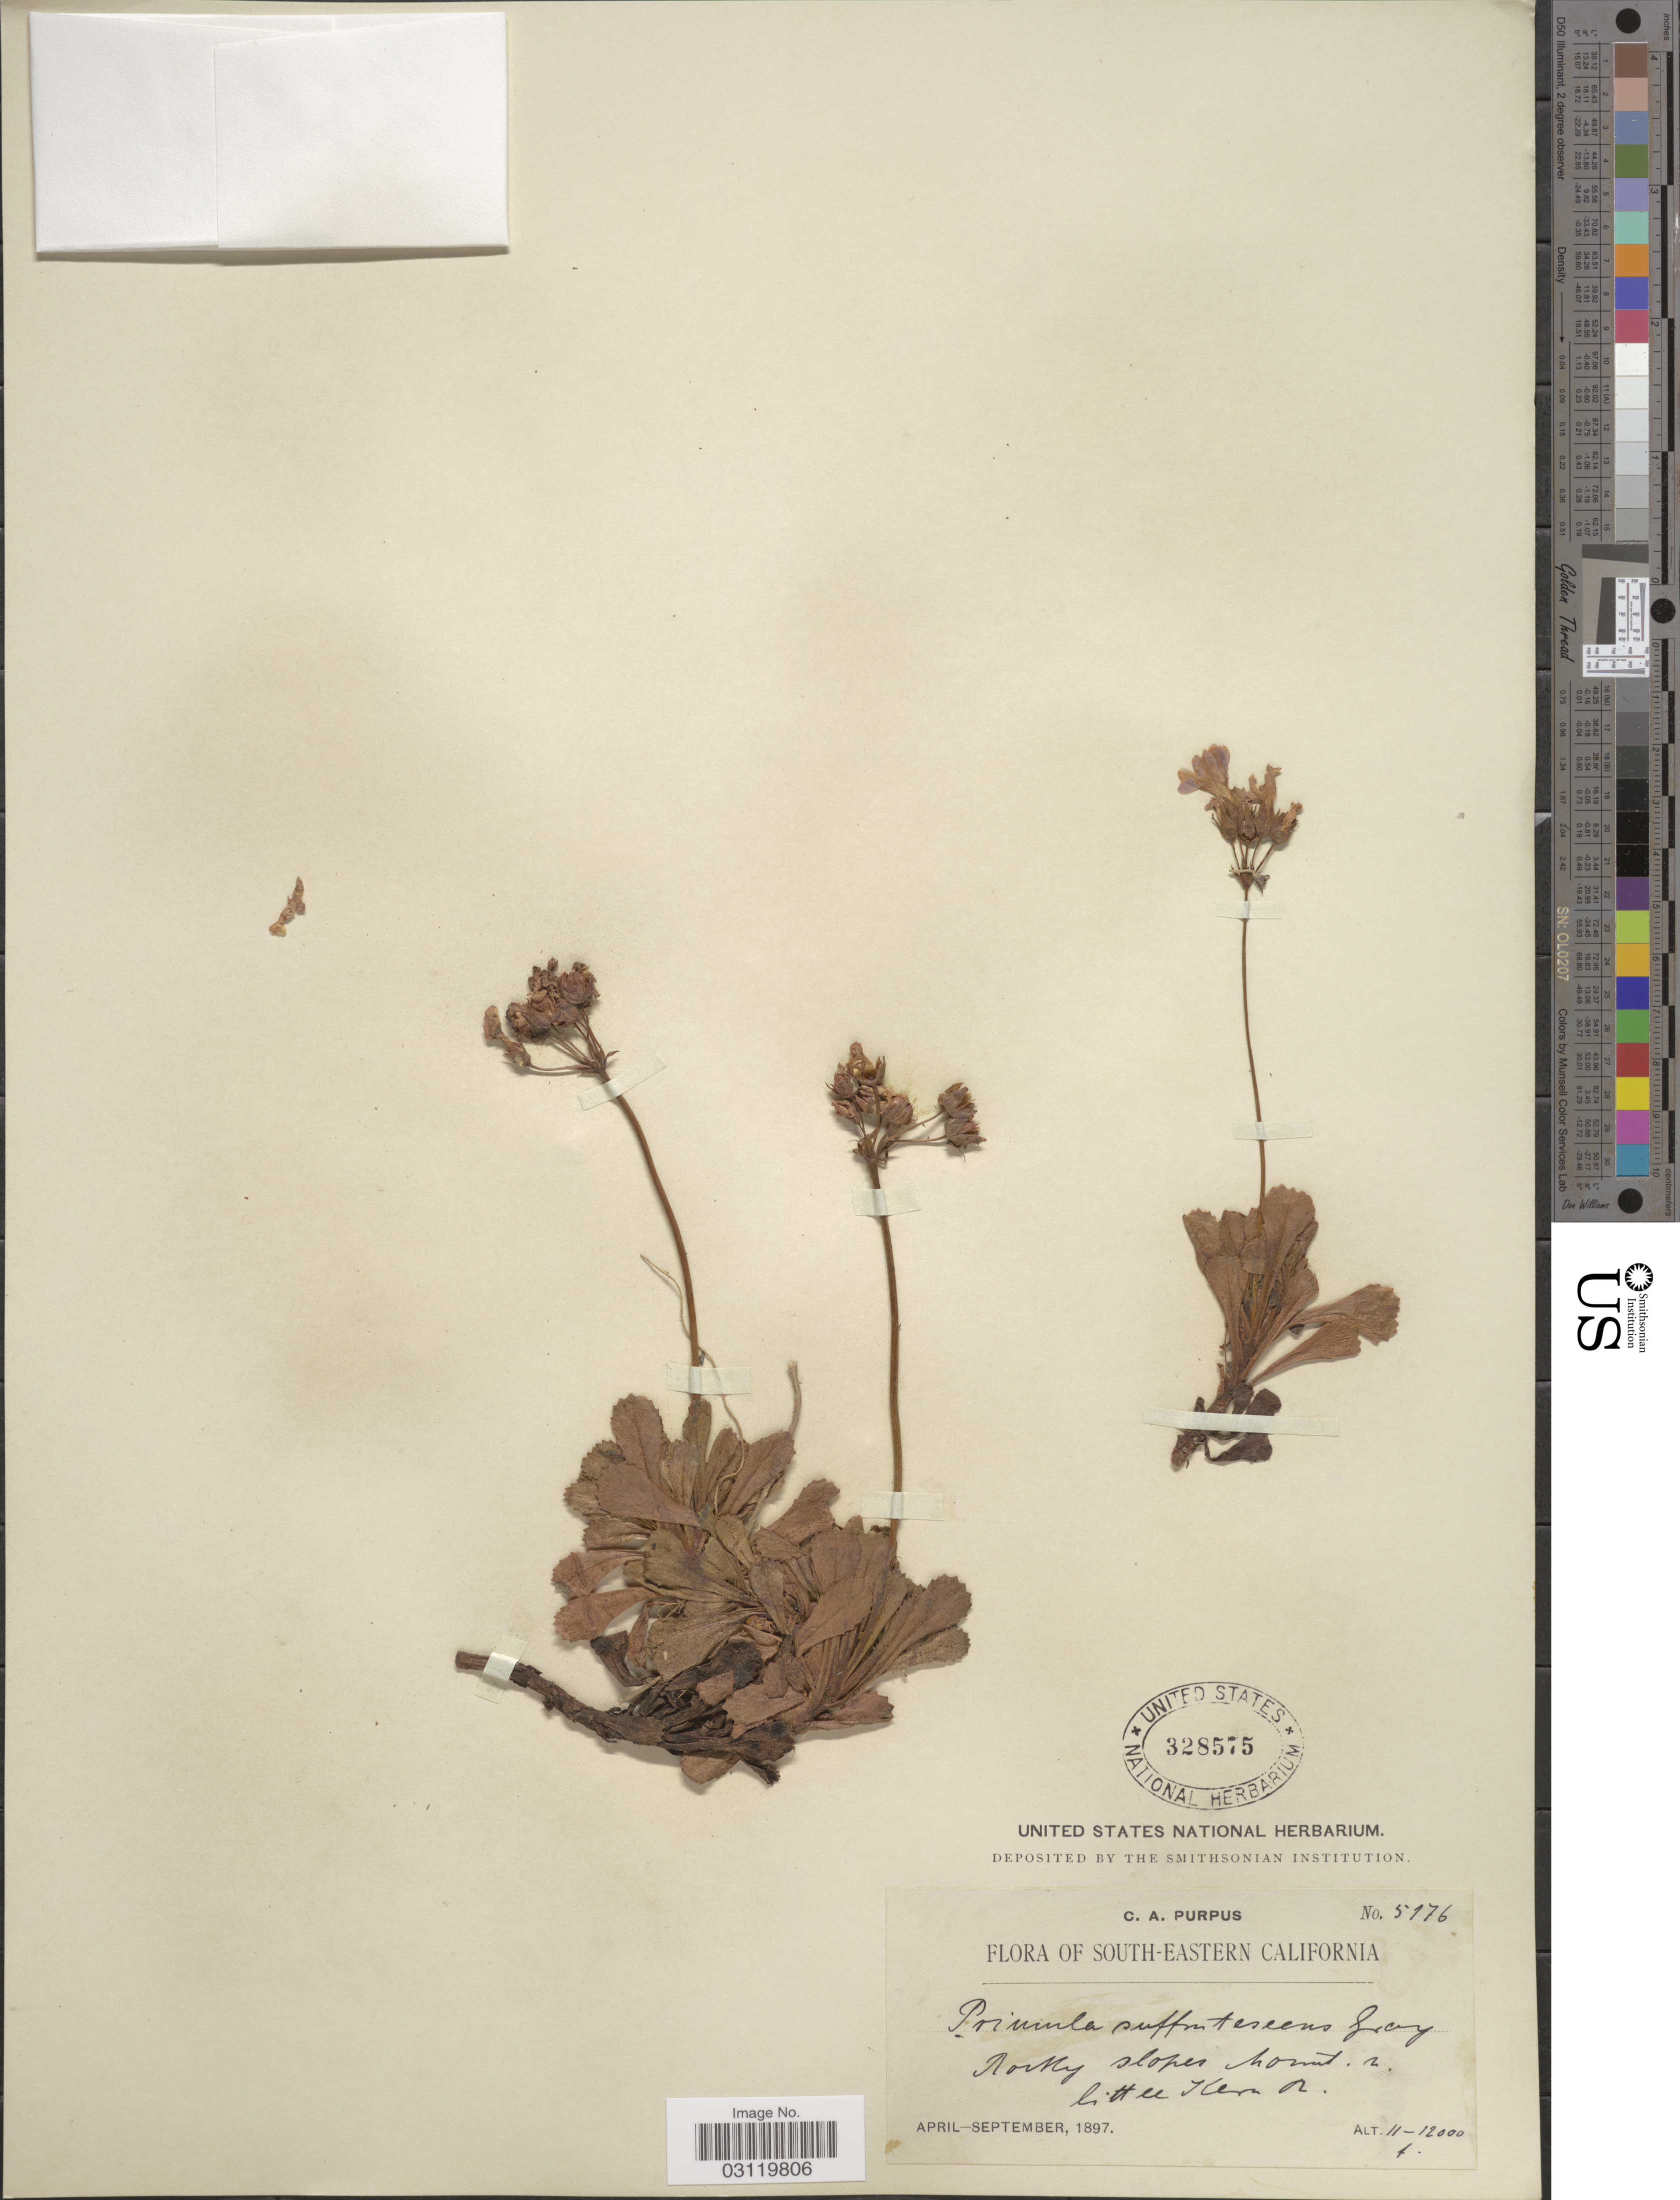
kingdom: Plantae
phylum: Tracheophyta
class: Magnoliopsida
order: Ericales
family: Primulaceae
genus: Primula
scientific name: Primula suffrutescens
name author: A. Gray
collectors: C. A. Purpus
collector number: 5176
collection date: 1897-04/1897-09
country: United States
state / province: California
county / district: Kern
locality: South-Eastern California, Rocky slopes Mount n. Little Kern R.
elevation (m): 3353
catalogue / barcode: US 328575